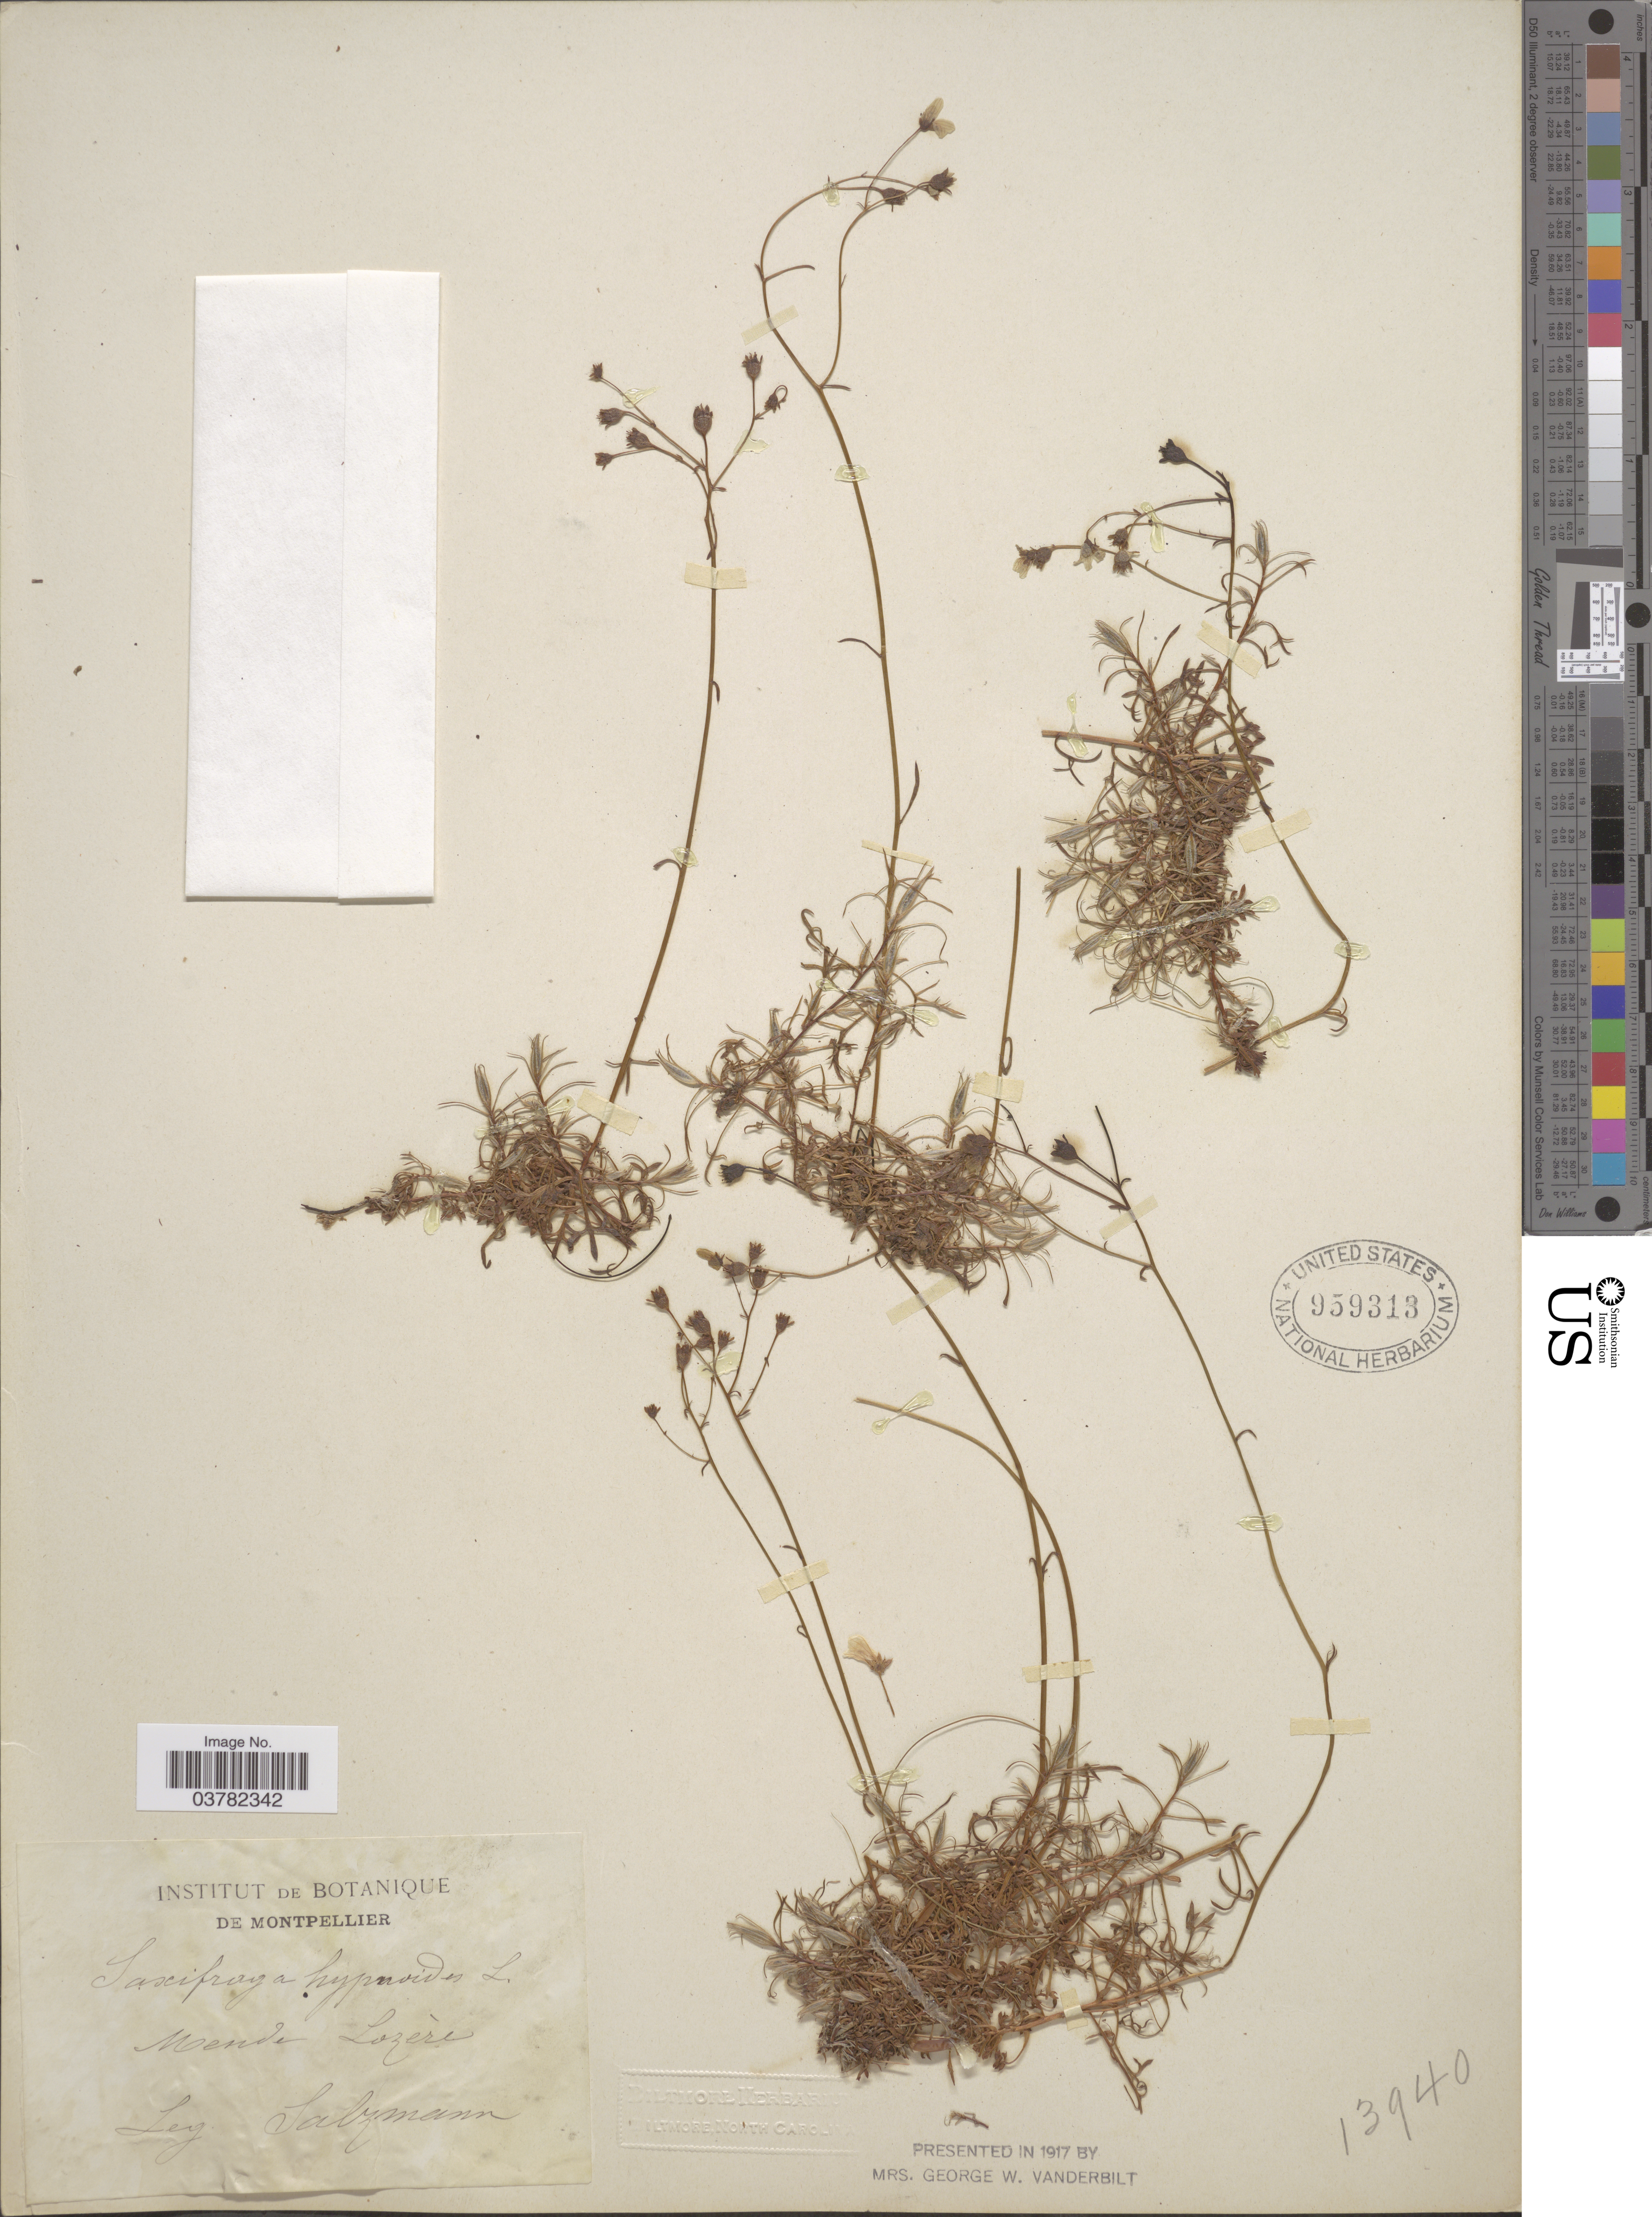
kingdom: Plantae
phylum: Tracheophyta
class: Magnoliopsida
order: Saxifragales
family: Saxifragaceae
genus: Saxifraga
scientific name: Saxifraga hypnoides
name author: L.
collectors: -- Salzmann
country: France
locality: Mende Lozère.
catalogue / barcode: US 959313